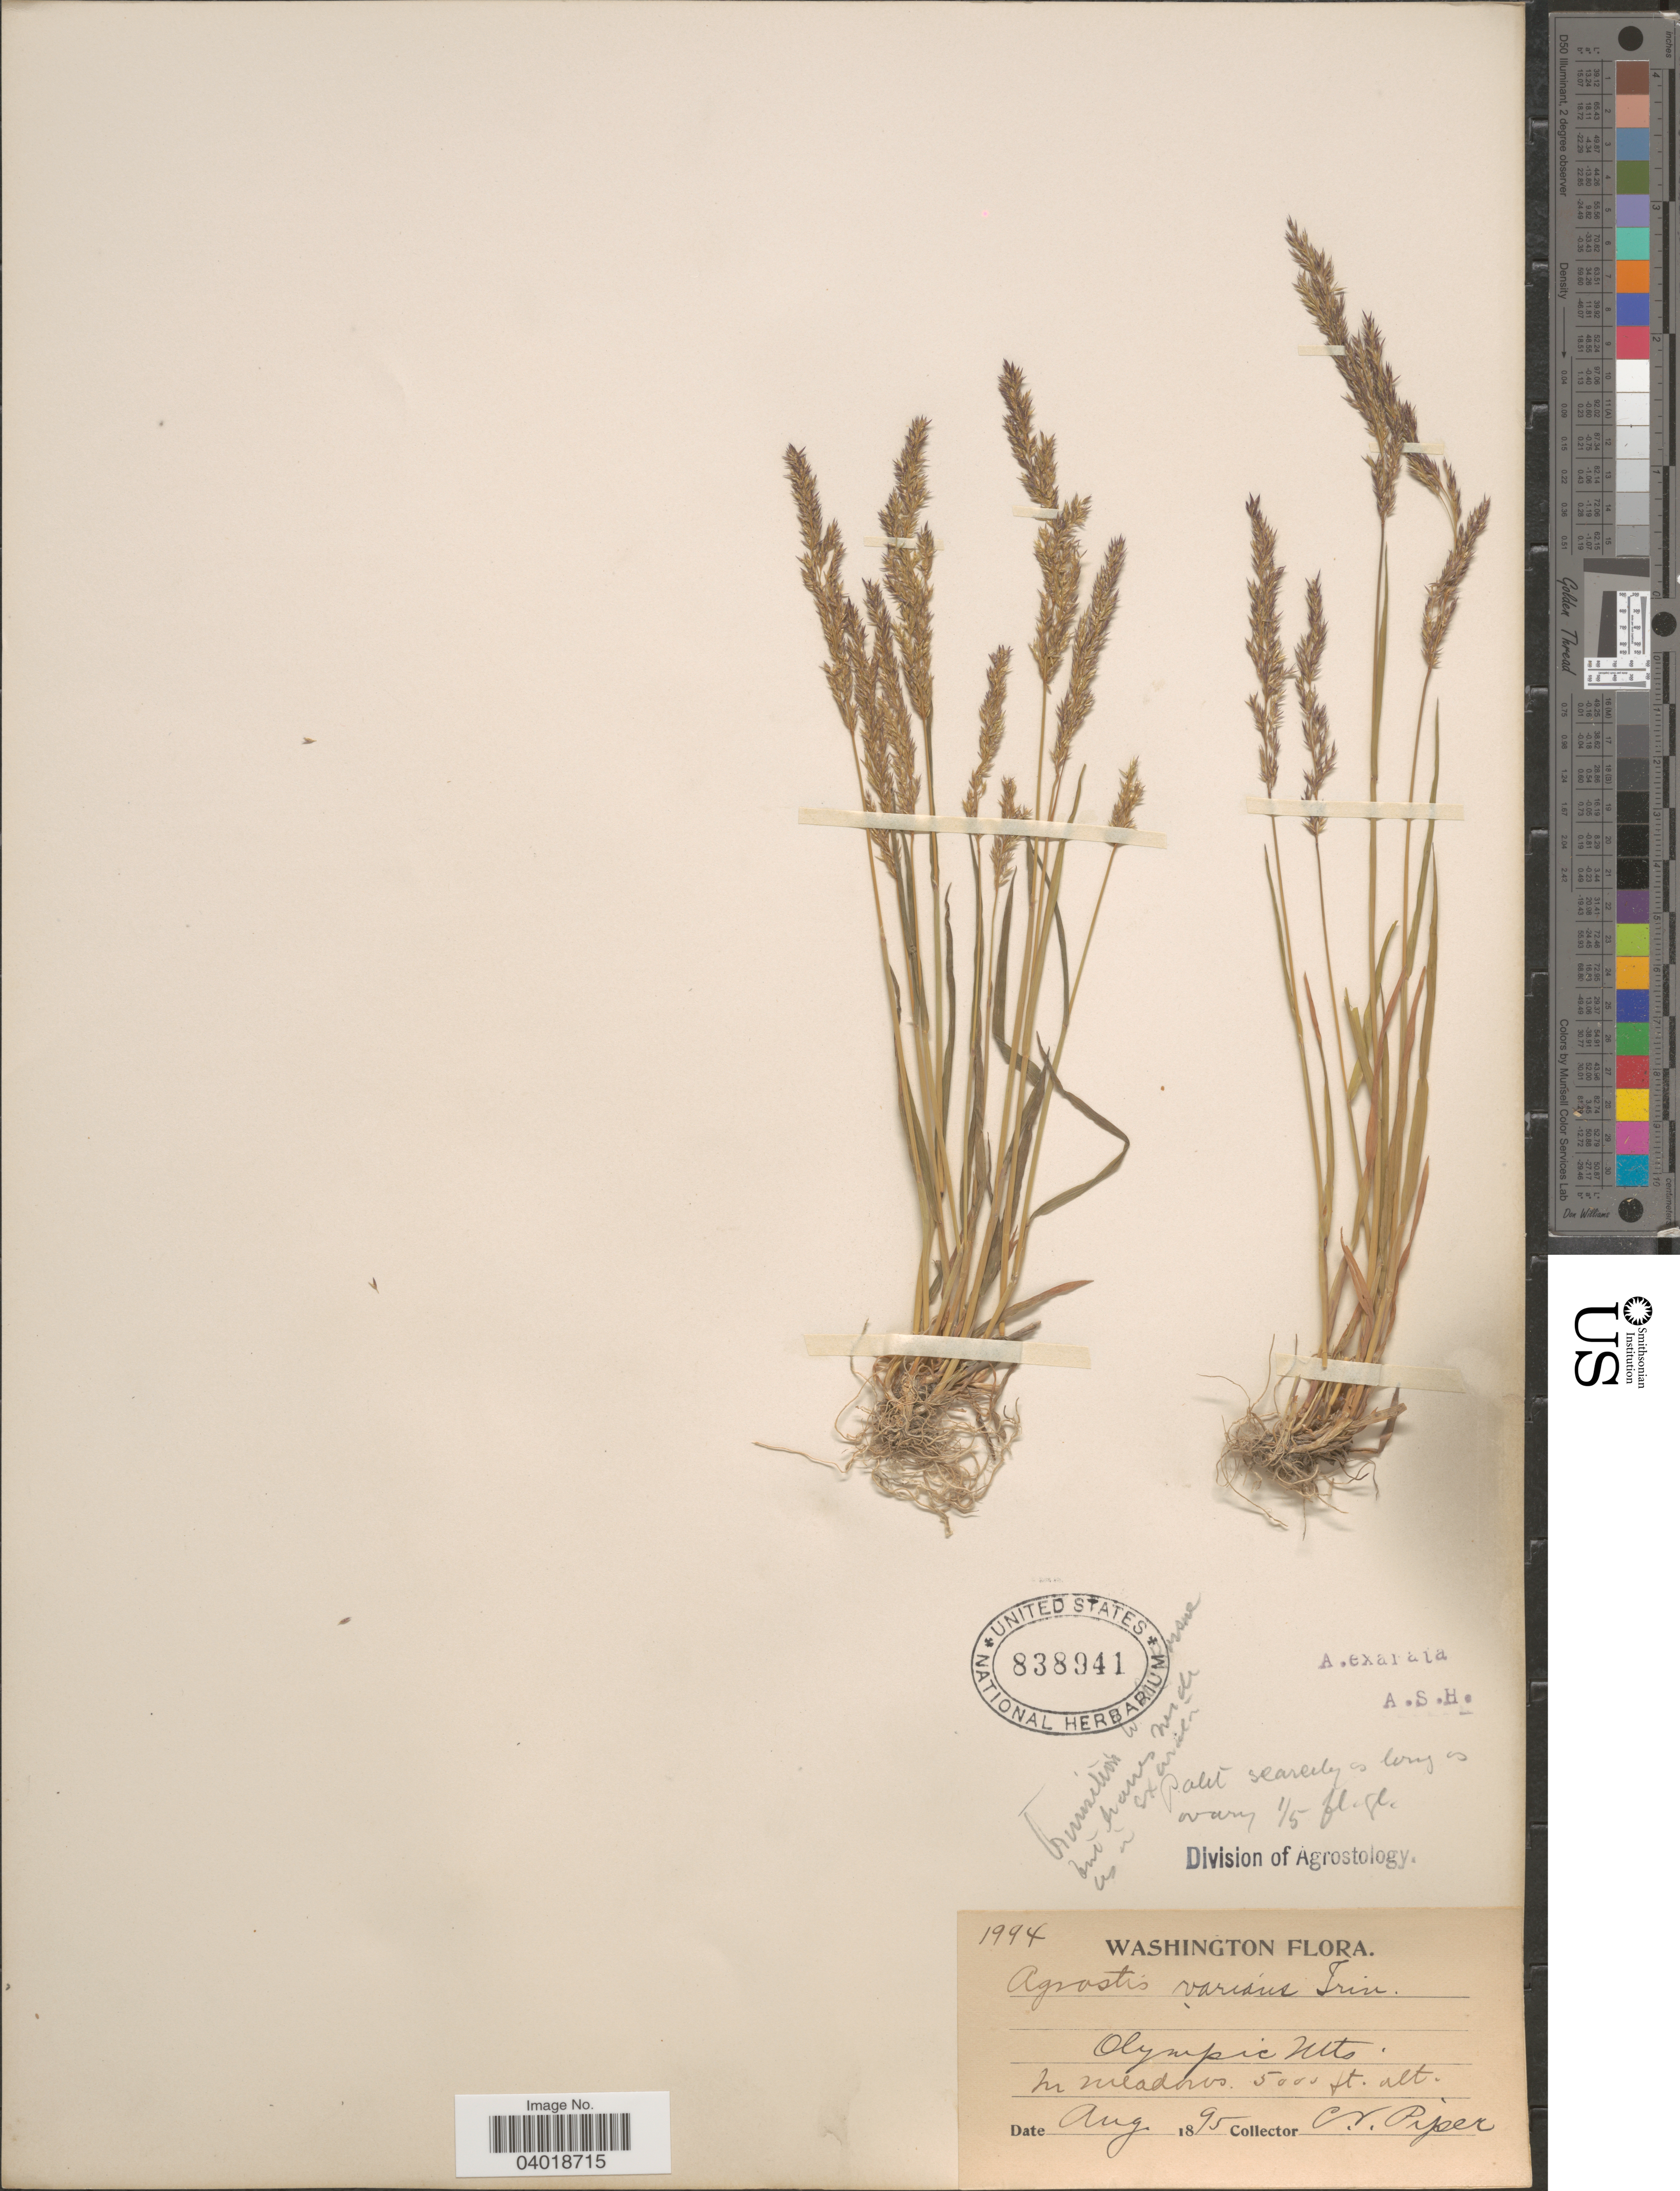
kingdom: Plantae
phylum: Tracheophyta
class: Liliopsida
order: Poales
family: Poaceae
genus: Agrostis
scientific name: Agrostis exarata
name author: Trin.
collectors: C. V. Piper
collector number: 1994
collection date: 1895-08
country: United States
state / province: Washington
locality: Olympic Mts. nr meadows.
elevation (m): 1524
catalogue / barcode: US 838941